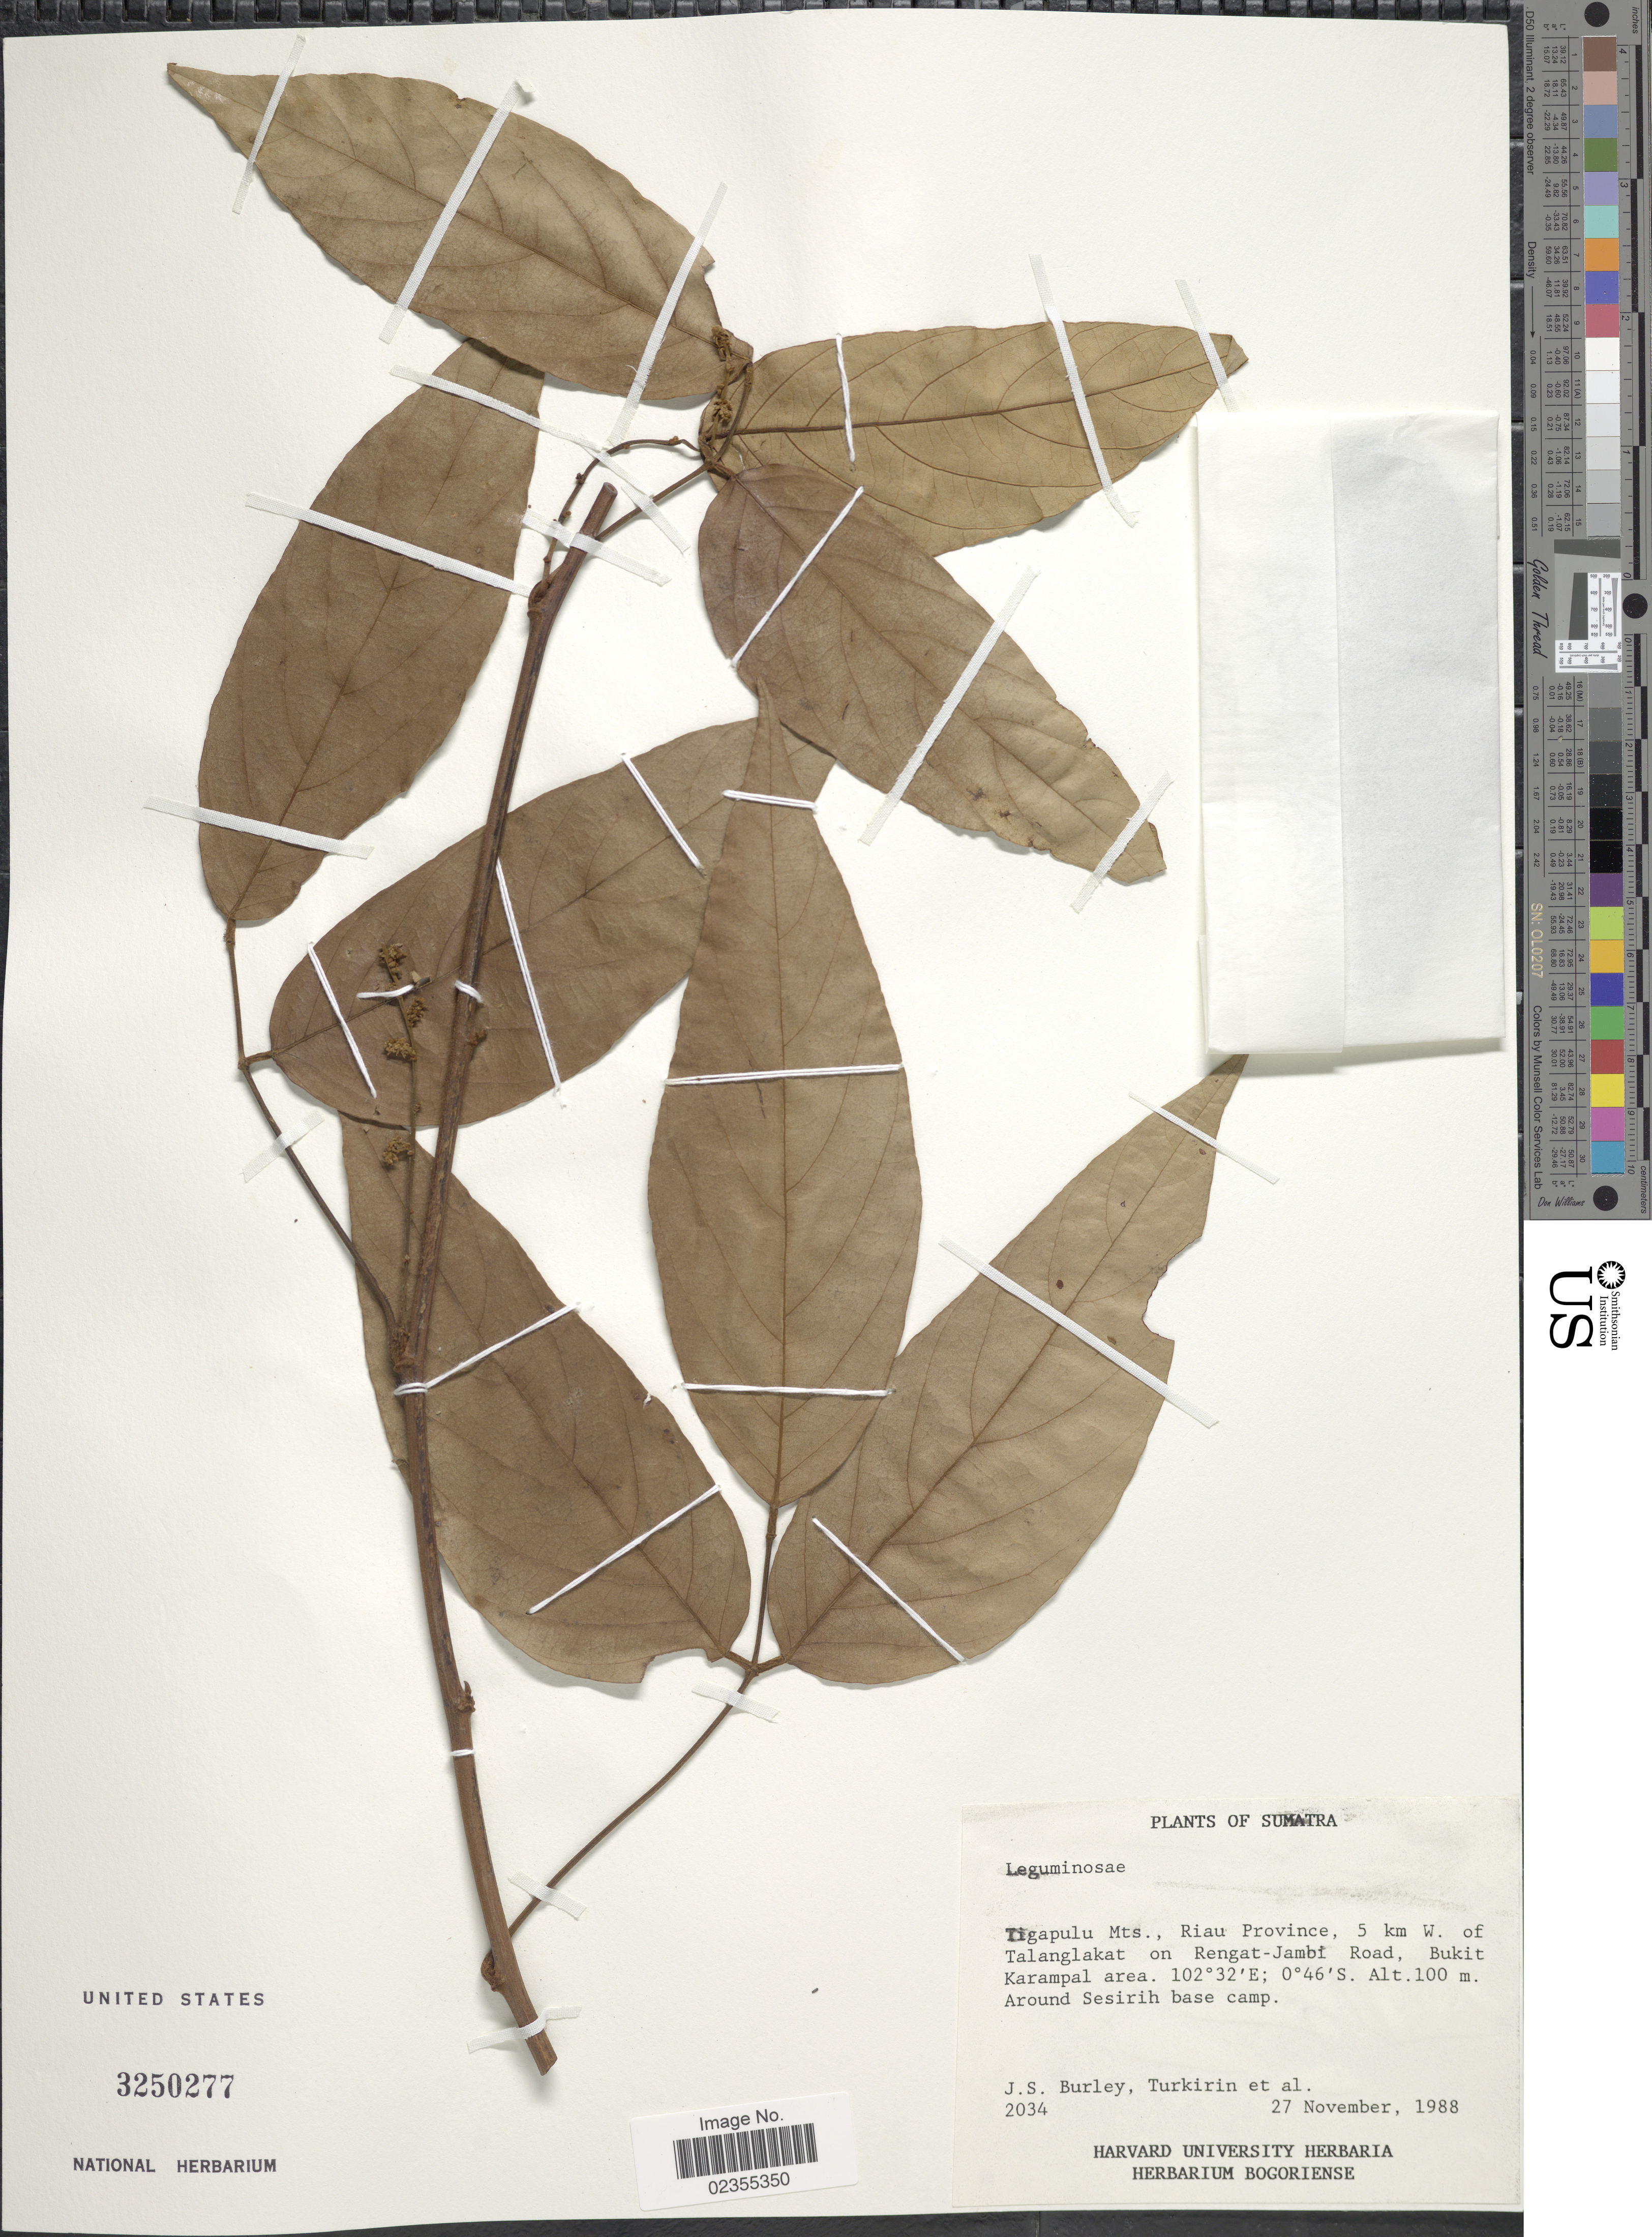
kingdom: Plantae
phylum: Tracheophyta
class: Magnoliopsida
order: Fabales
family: Fabaceae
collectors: J. S. Burley, -. Turkirin & et al.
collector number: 2034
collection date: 1988-11-27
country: Indonesia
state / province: Sumatra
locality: Tigapulu Mts., Riau Province, 5 km W of Talanglakat on Rengat-Jambi Road, Bukit Karampal area. Around Sesirih base camp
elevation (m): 100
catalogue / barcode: US 3250277